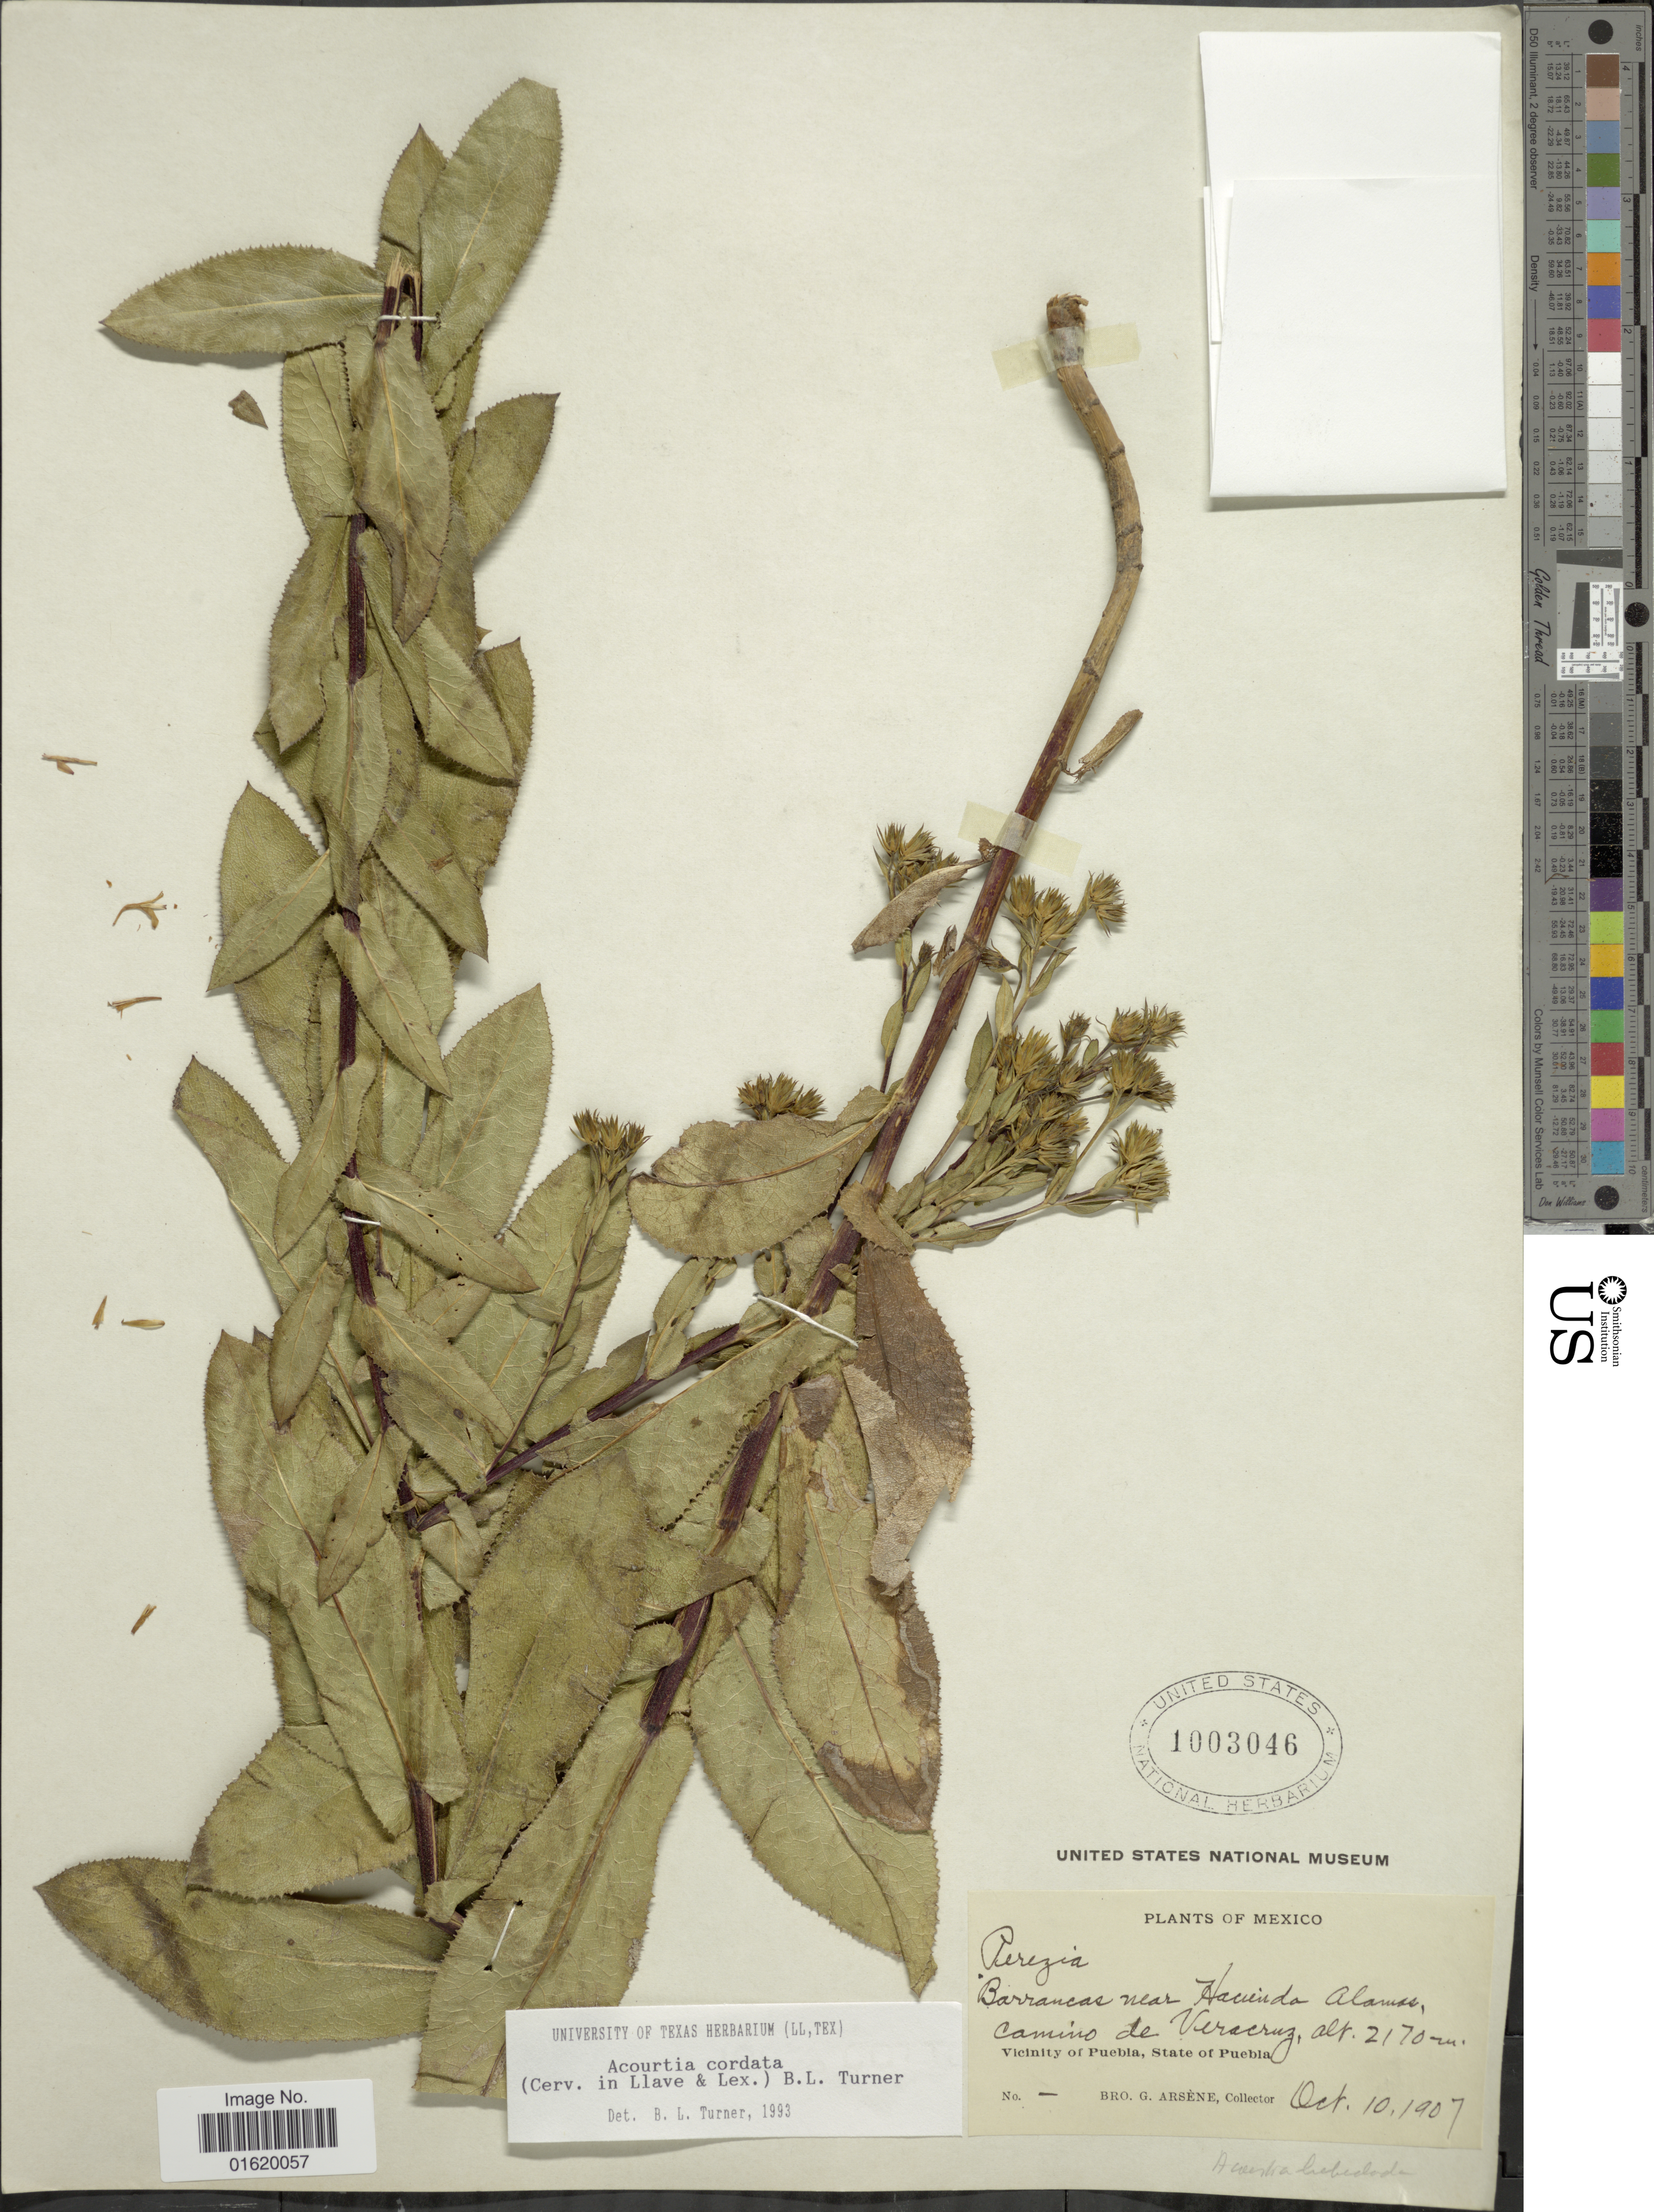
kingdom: Plantae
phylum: Tracheophyta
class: Magnoliopsida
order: Asterales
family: Asteraceae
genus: Acourtia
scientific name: Acourtia cordata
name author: (Cerv.) B.L. Turner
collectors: Bro. G. Arsène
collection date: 1907-10-10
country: Mexico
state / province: Puebla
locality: Barrancas near Hacienda Alamas, camino de Veracruz, vicinity of Puebla, State of Puebla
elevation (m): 2170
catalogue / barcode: US 1003046